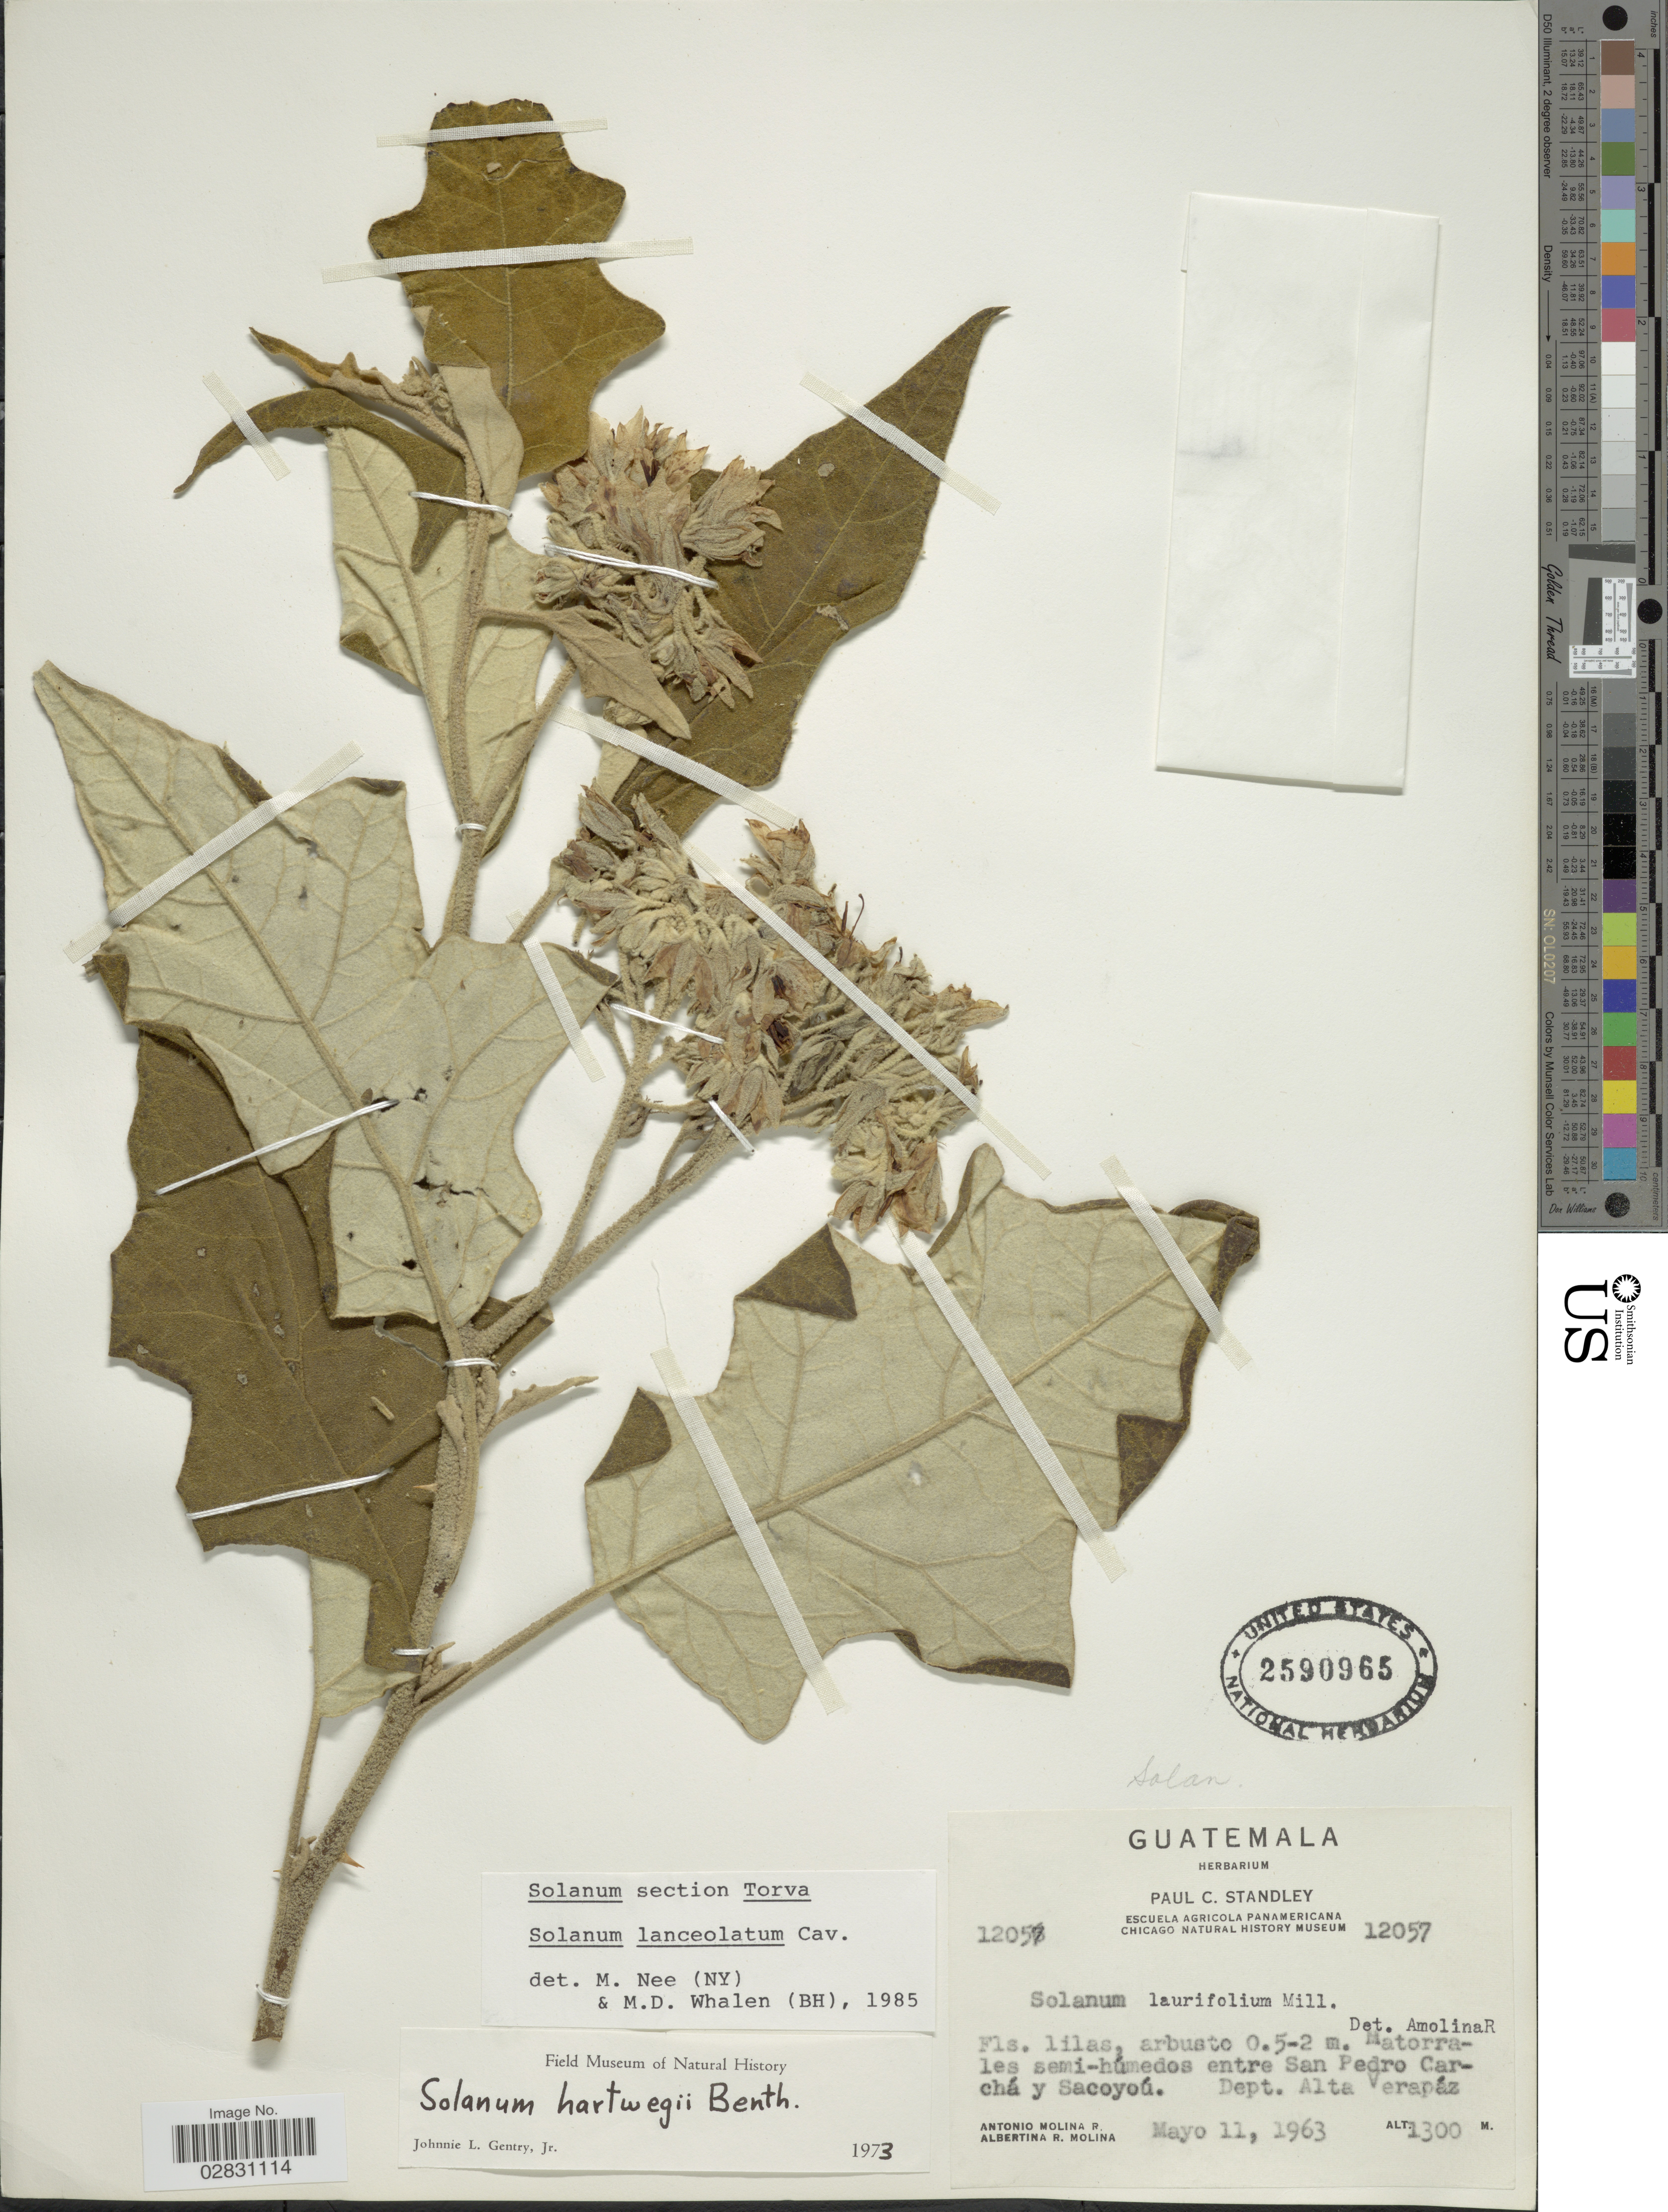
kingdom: Plantae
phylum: Tracheophyta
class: Magnoliopsida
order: Solanales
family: Solanaceae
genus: Solanum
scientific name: Solanum lanceolatum Berthault, nom. illeg.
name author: Berthault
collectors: A. Molina R. & A. R. Molina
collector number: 12057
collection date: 1963-05-11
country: Guatemala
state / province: Alta Verapaz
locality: Entre San Pedro Carchá y Sacoyoú, Dept. Alta Verapaz.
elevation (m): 1300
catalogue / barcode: US 2590965